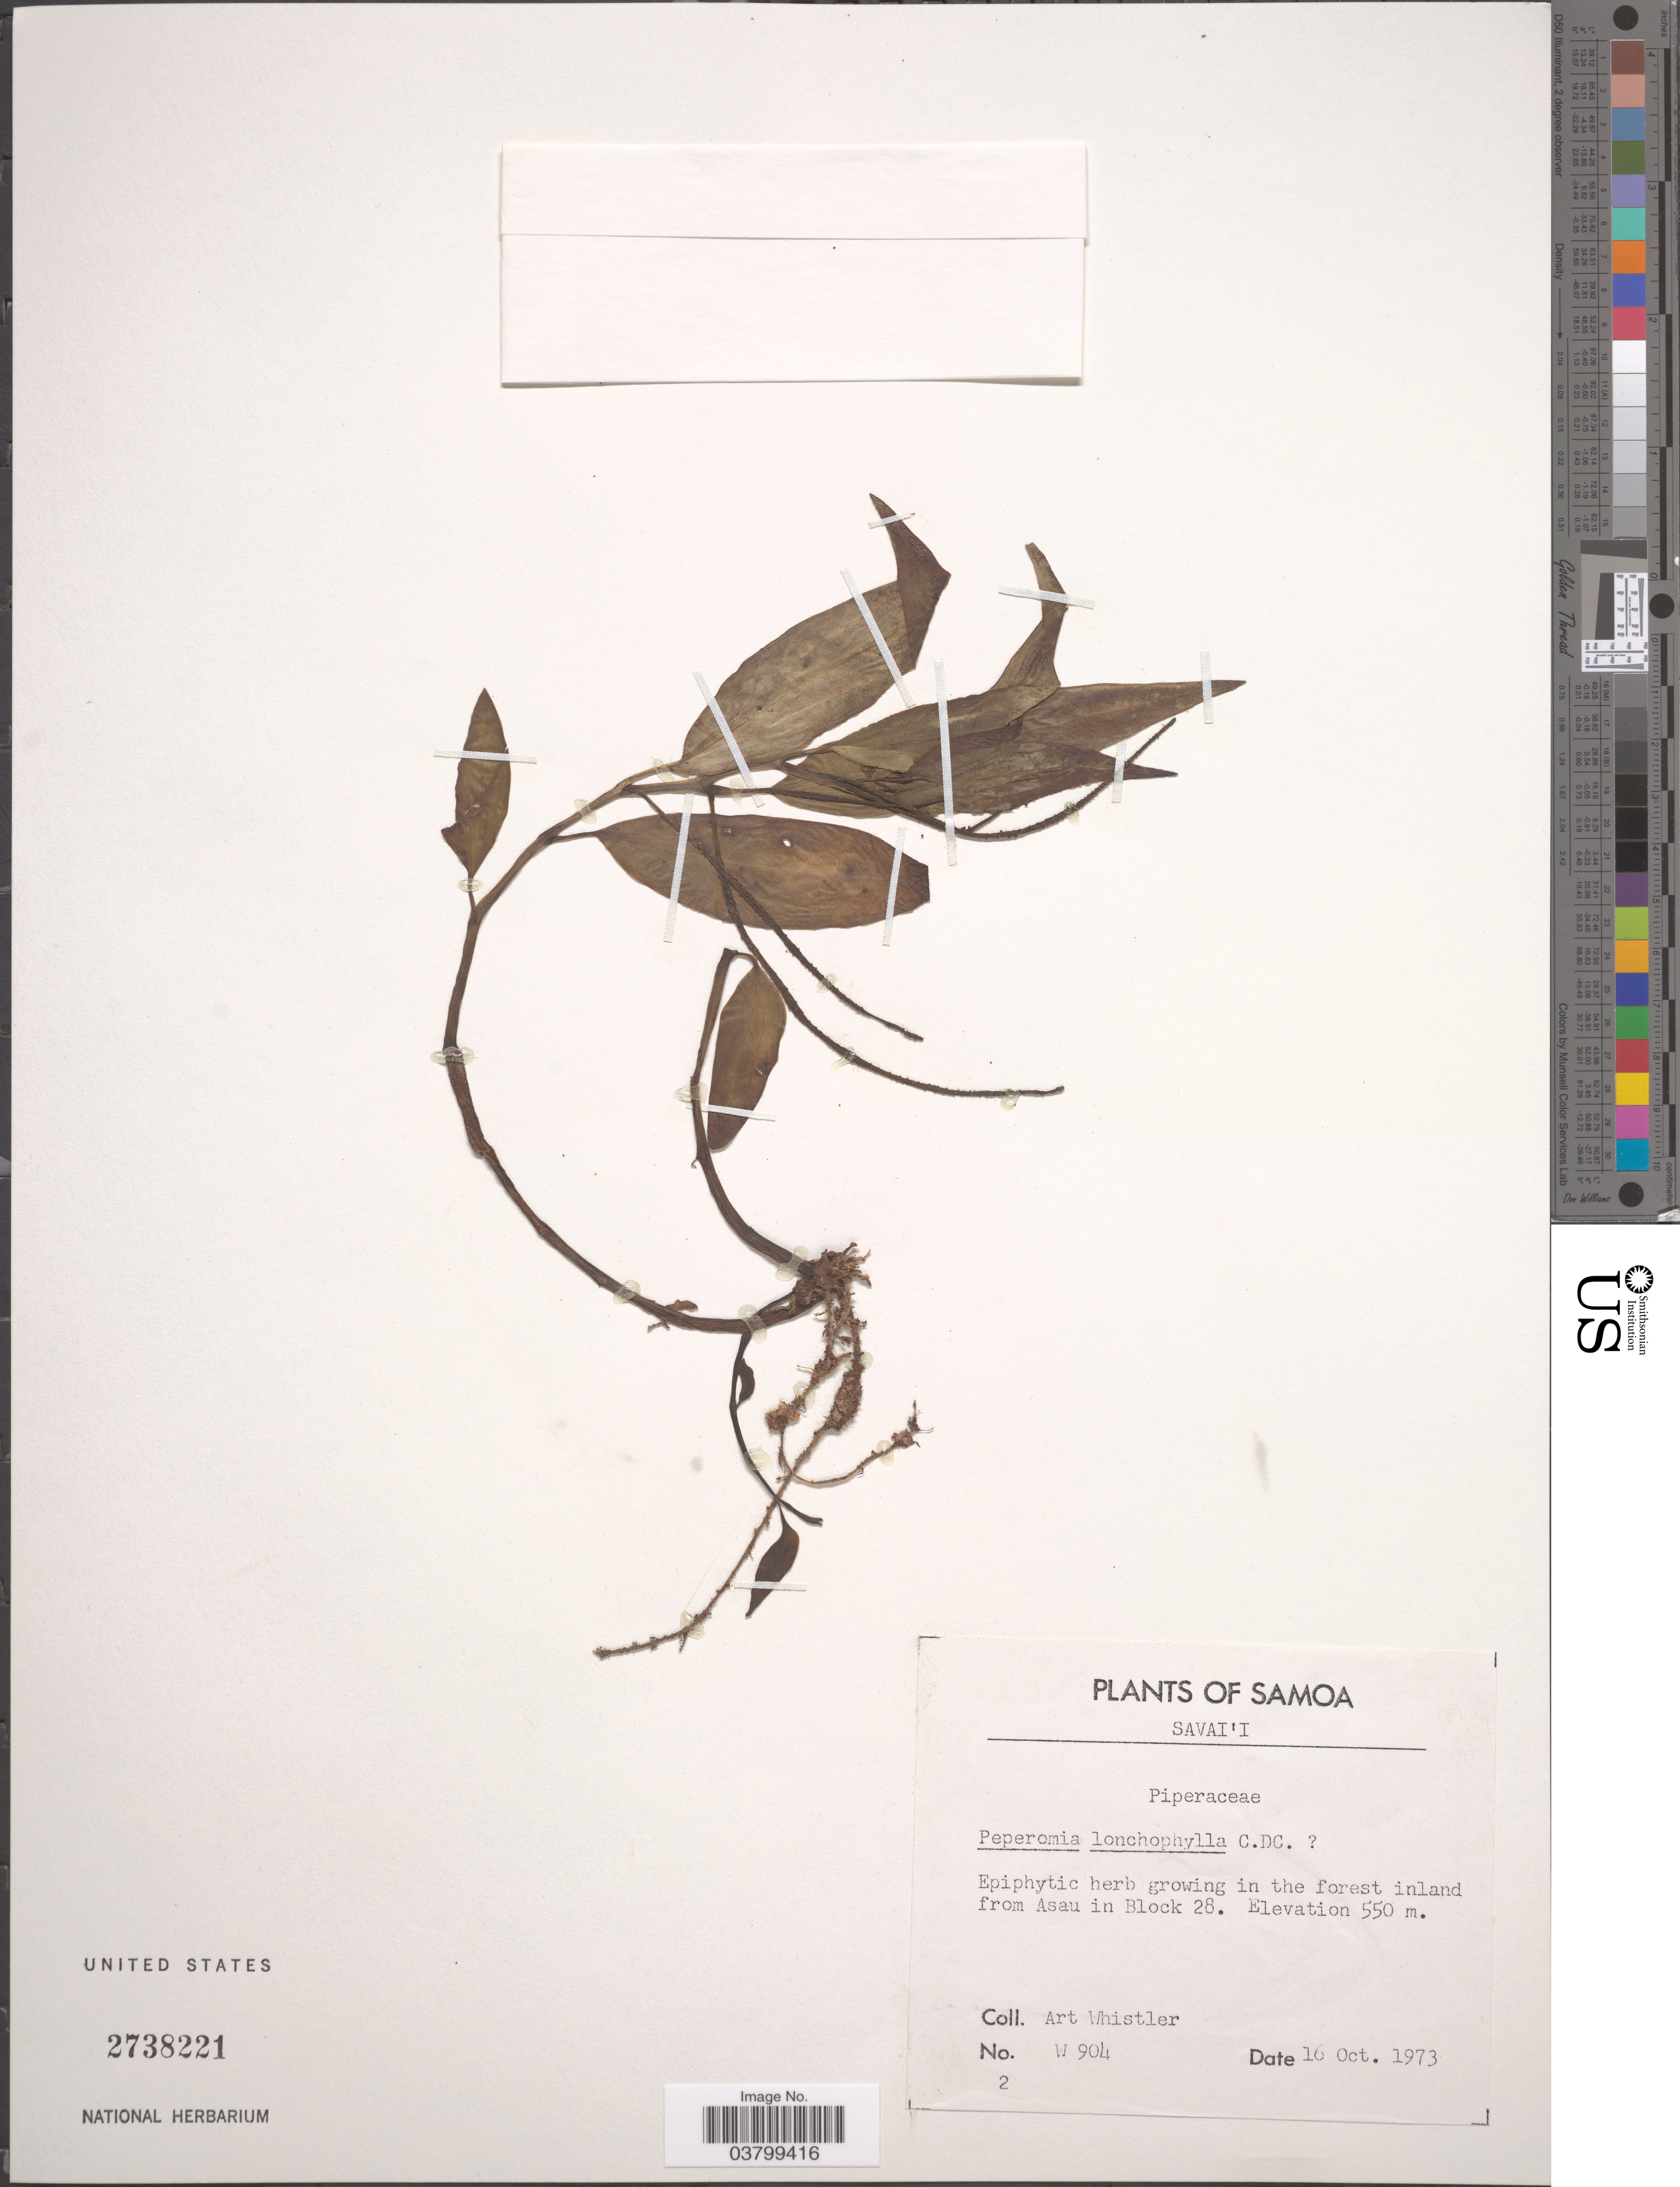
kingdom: Plantae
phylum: Tracheophyta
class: Magnoliopsida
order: Piperales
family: Piperaceae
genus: Peperomia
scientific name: Peperomia lonchophylla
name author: C. DC.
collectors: A. Whistler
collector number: W904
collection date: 1973-10-16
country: Samoa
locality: Samoa. Sava'i. In the forest inland from Asau in Block 28.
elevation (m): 550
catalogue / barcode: US 2738221